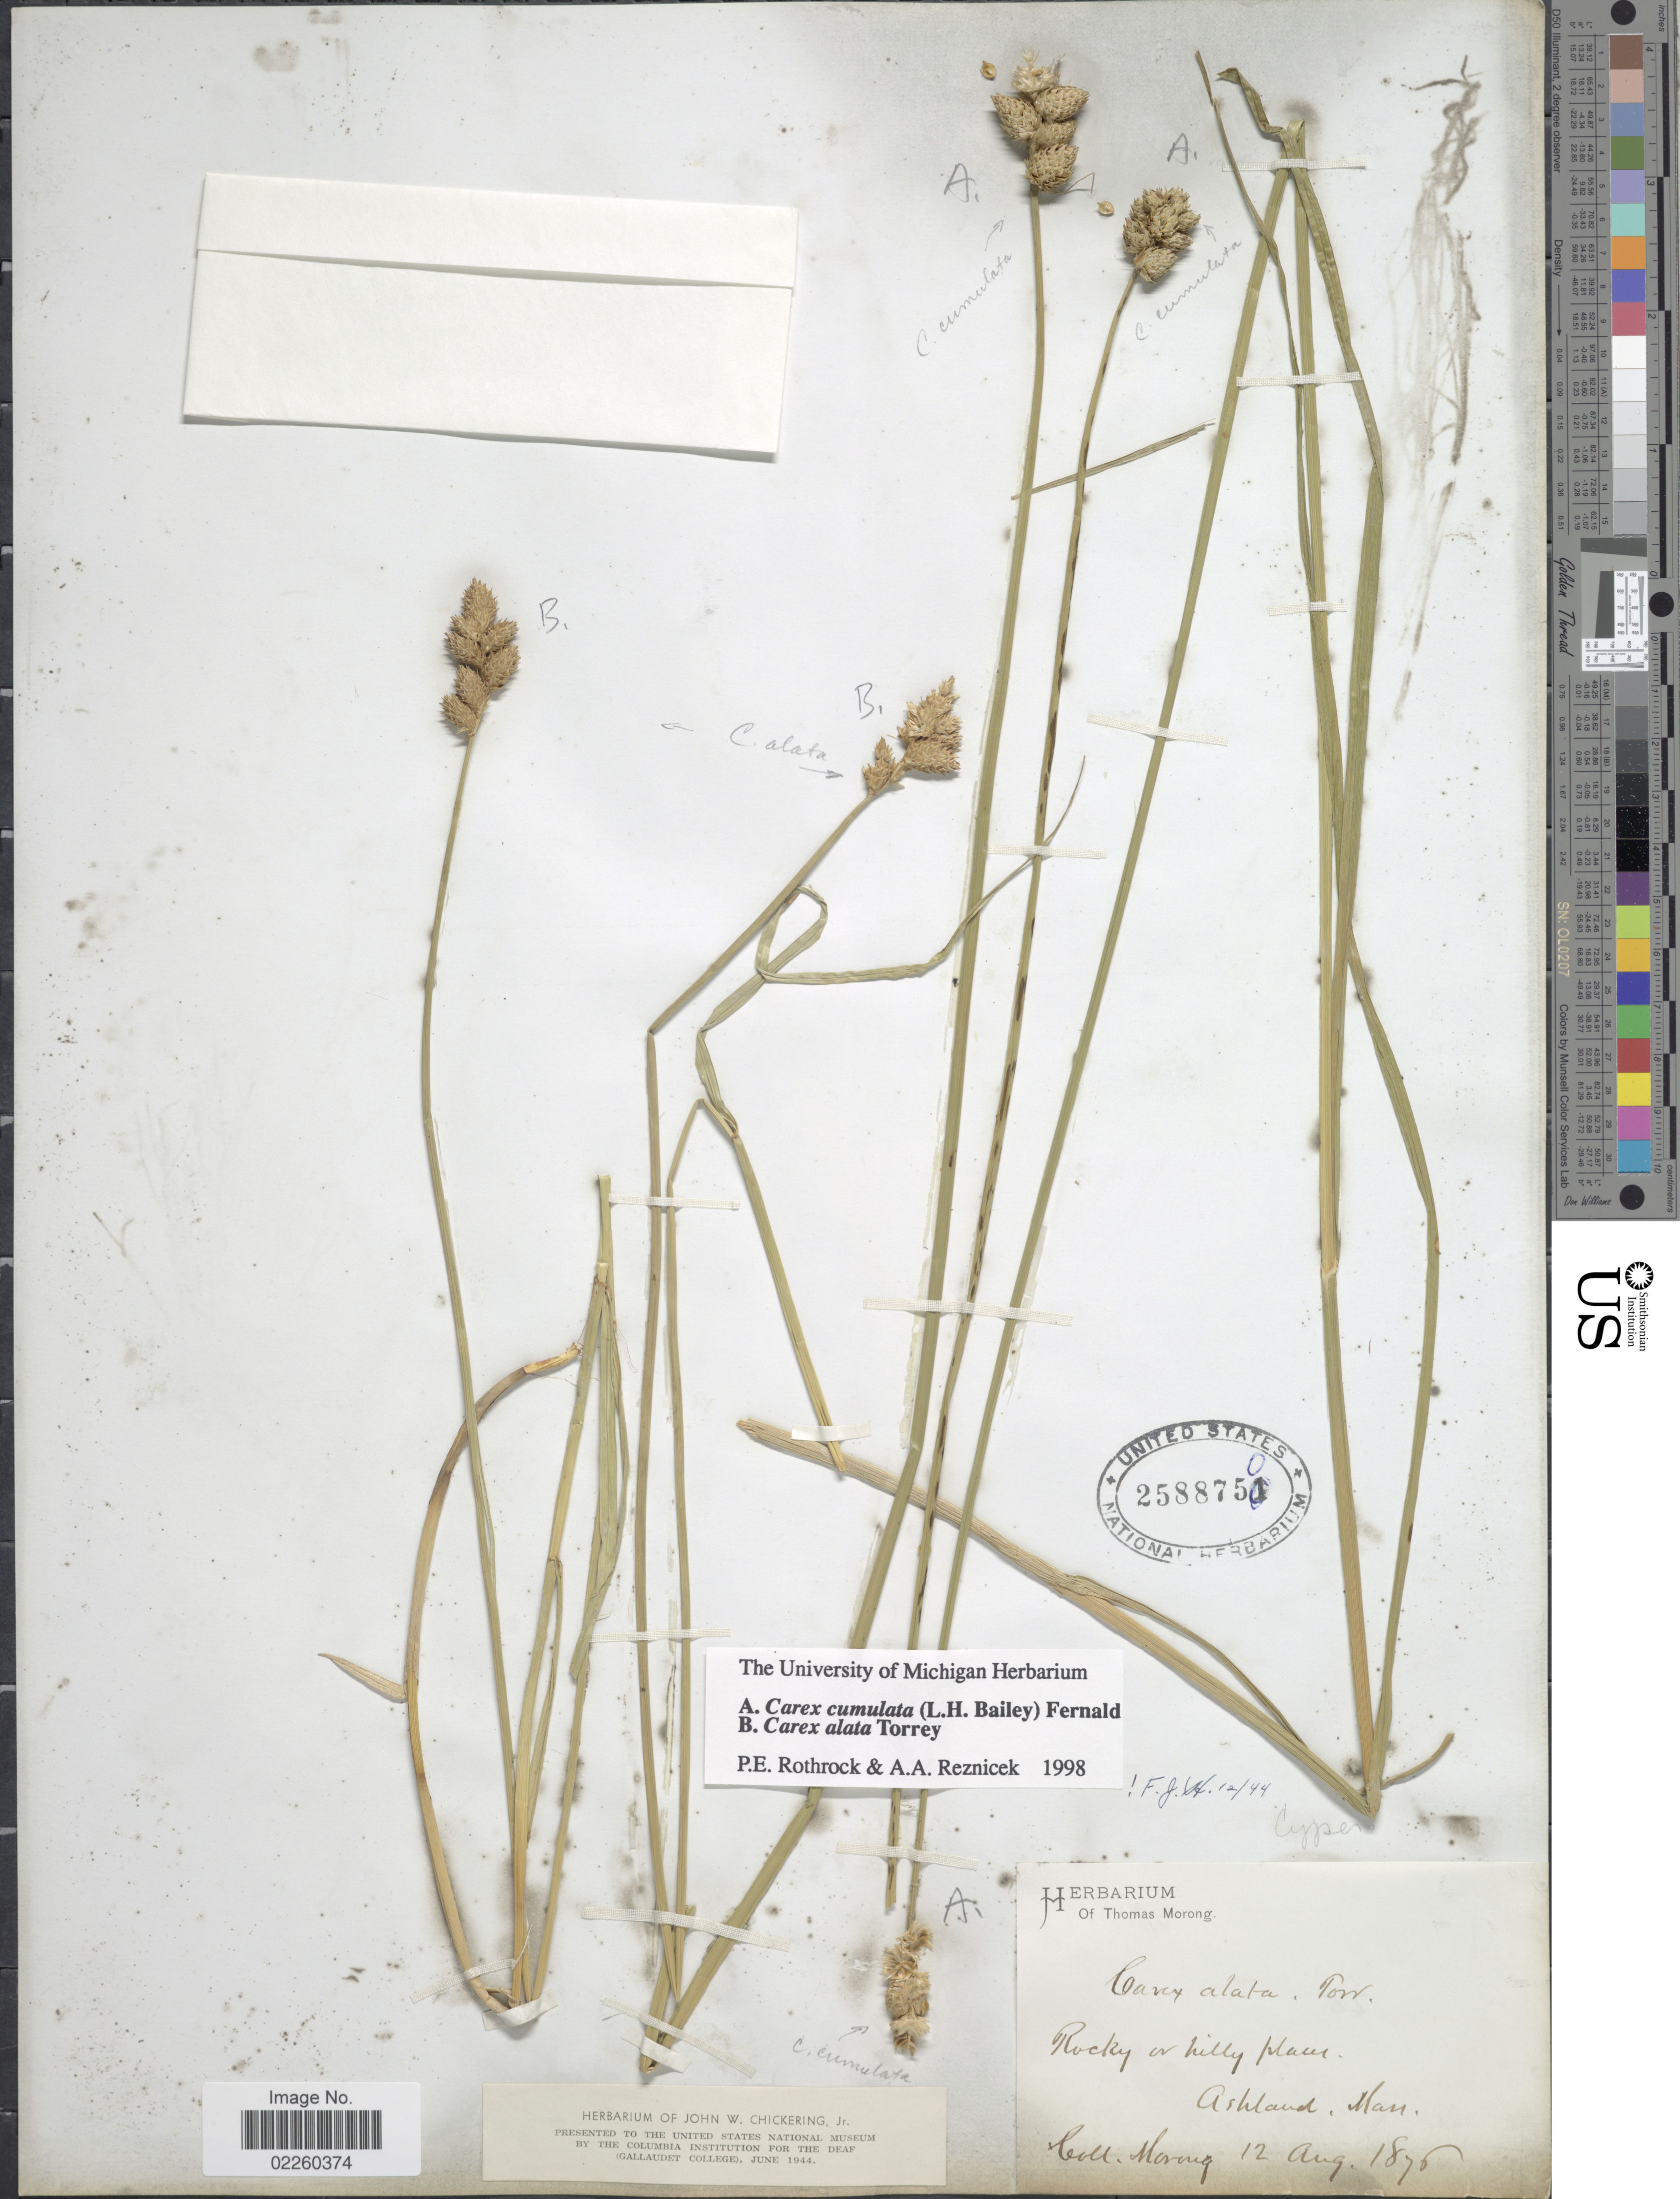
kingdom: Plantae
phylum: Tracheophyta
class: Liliopsida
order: Poales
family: Cyperaceae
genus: Carex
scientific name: Carex cumulata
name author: (L.H. Bailey) Mack.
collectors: ex herb. T. Morong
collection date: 1876-08-12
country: United States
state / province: Massachusetts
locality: Ashland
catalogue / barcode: US 2588750